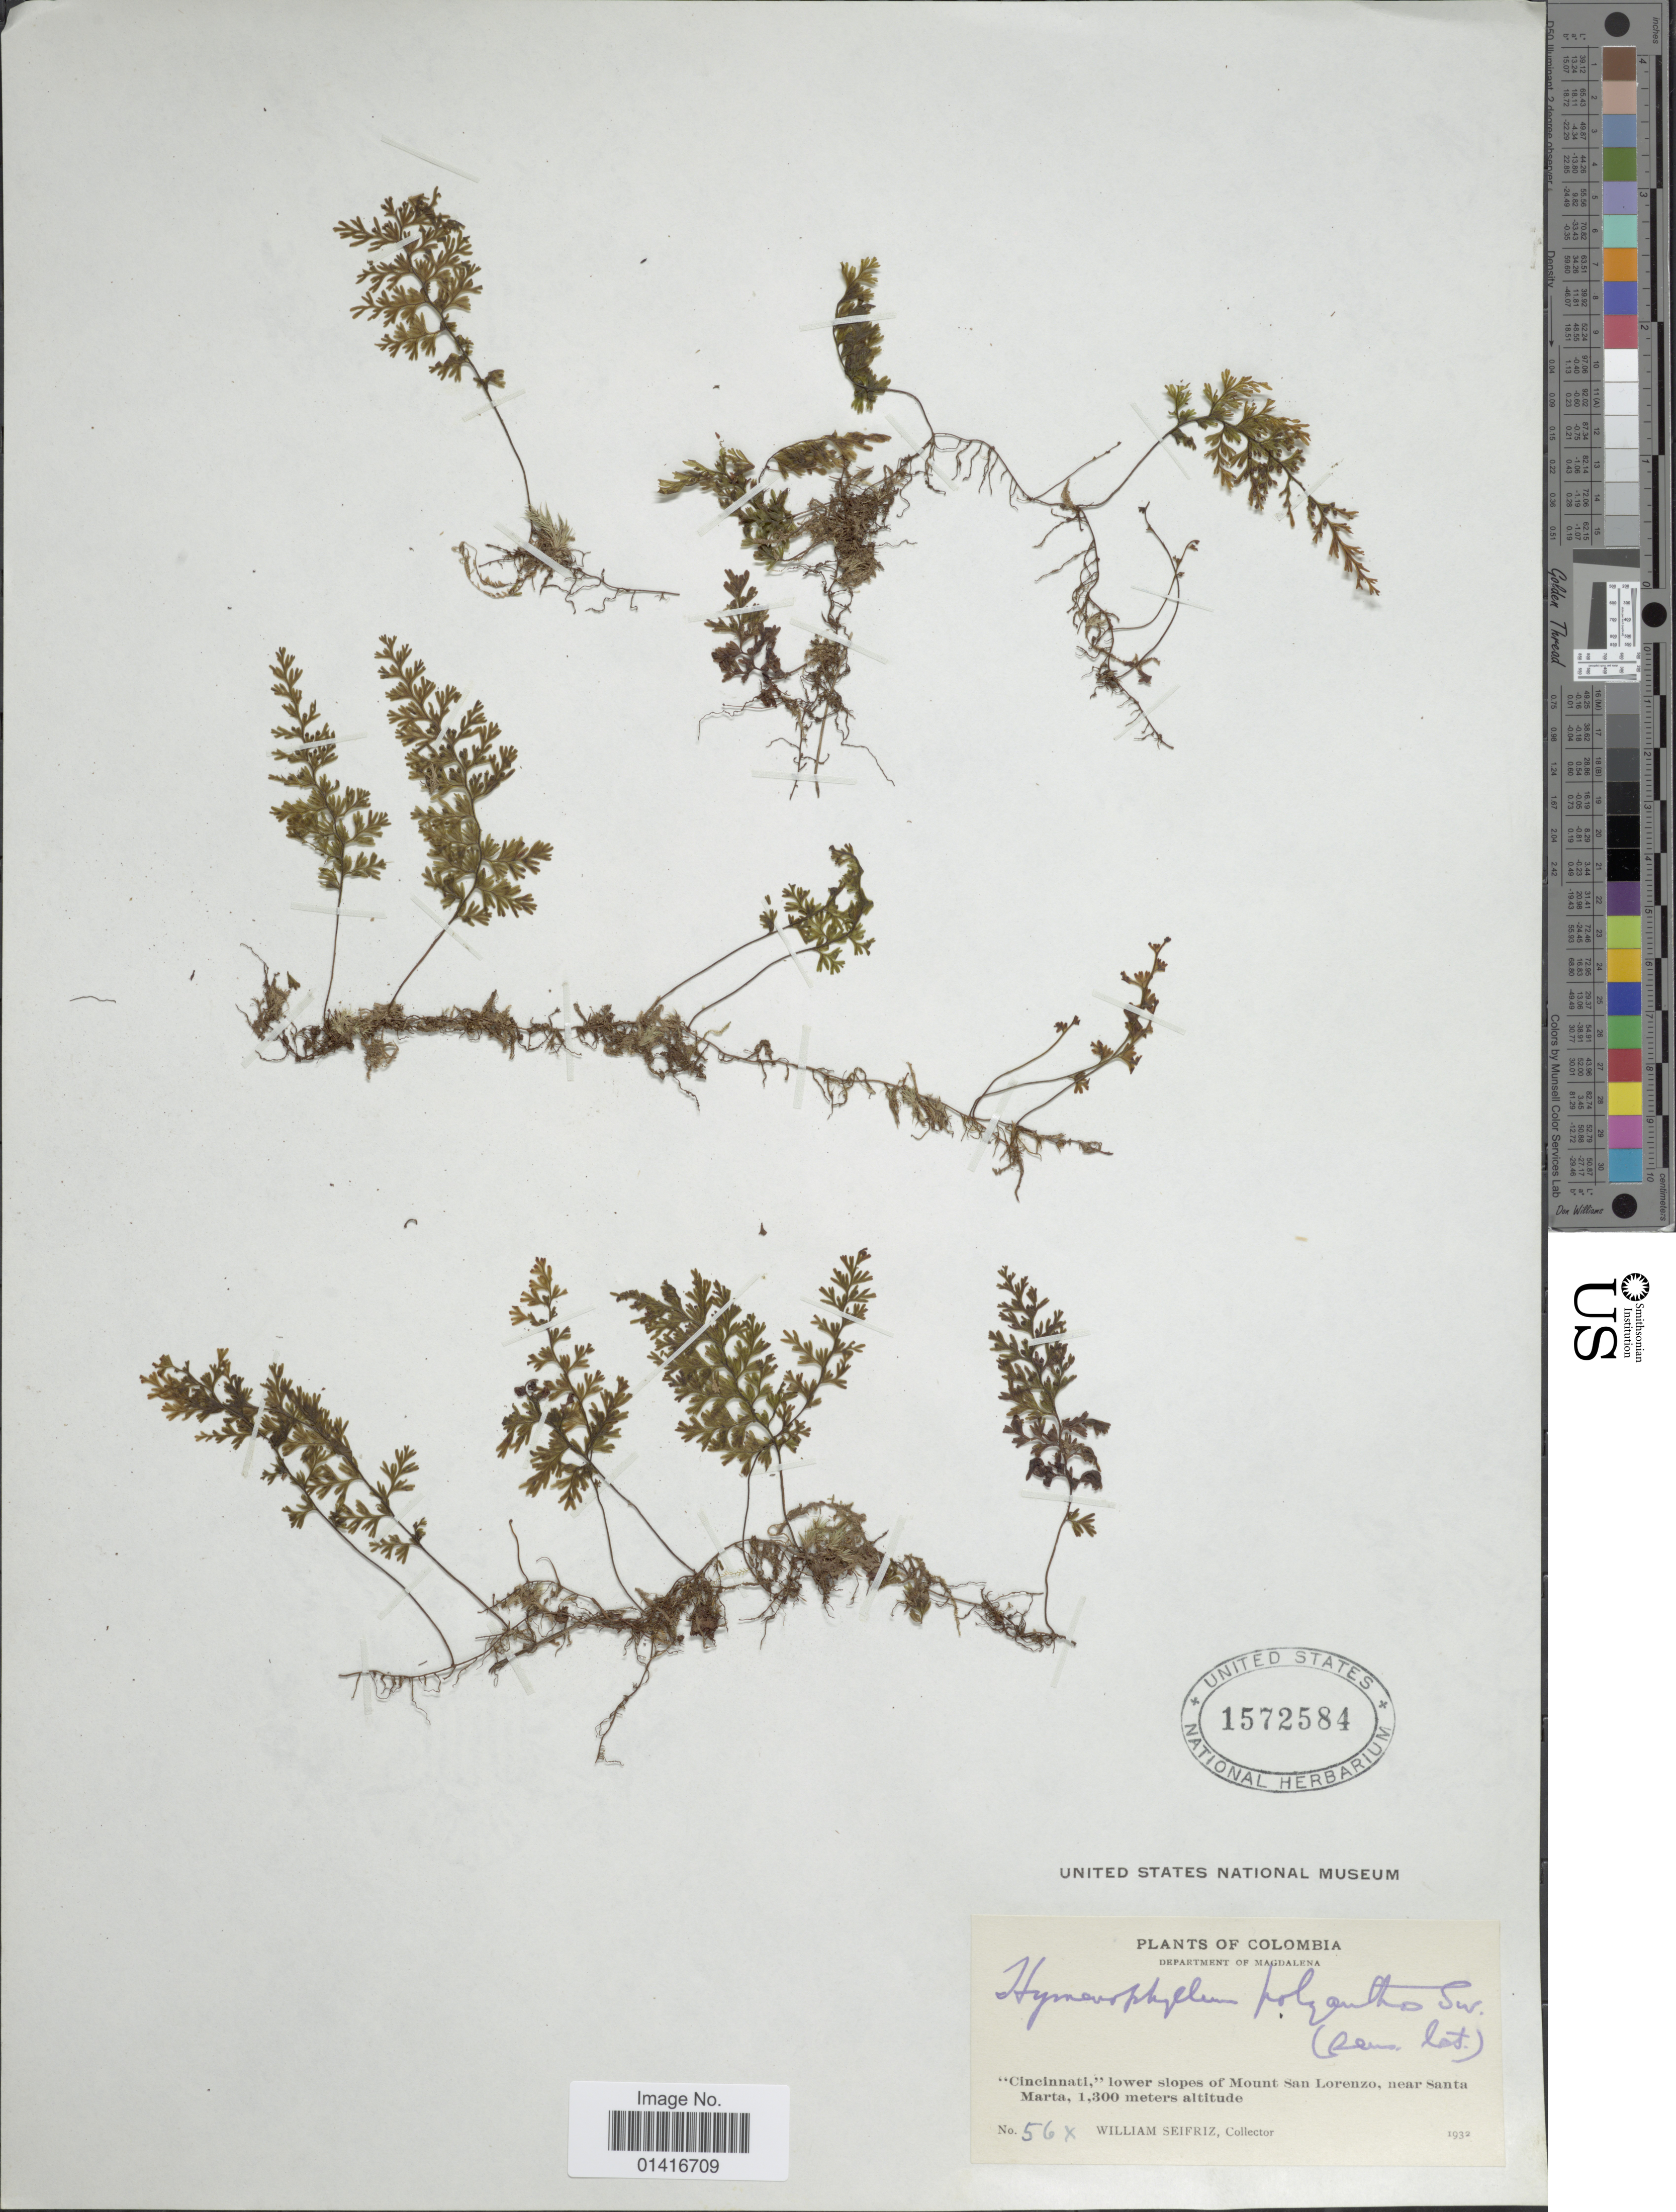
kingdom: Plantae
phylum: Tracheophyta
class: Polypodiopsida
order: Hymenophyllales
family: Hymenophyllaceae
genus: Hymenophyllum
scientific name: Hymenophyllum polyanthos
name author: (Sw.) Sw.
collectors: W. Seifriz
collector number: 56 x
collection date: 1932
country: Colombia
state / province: Magdalena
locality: Cincinnati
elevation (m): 1300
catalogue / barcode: US 1572584